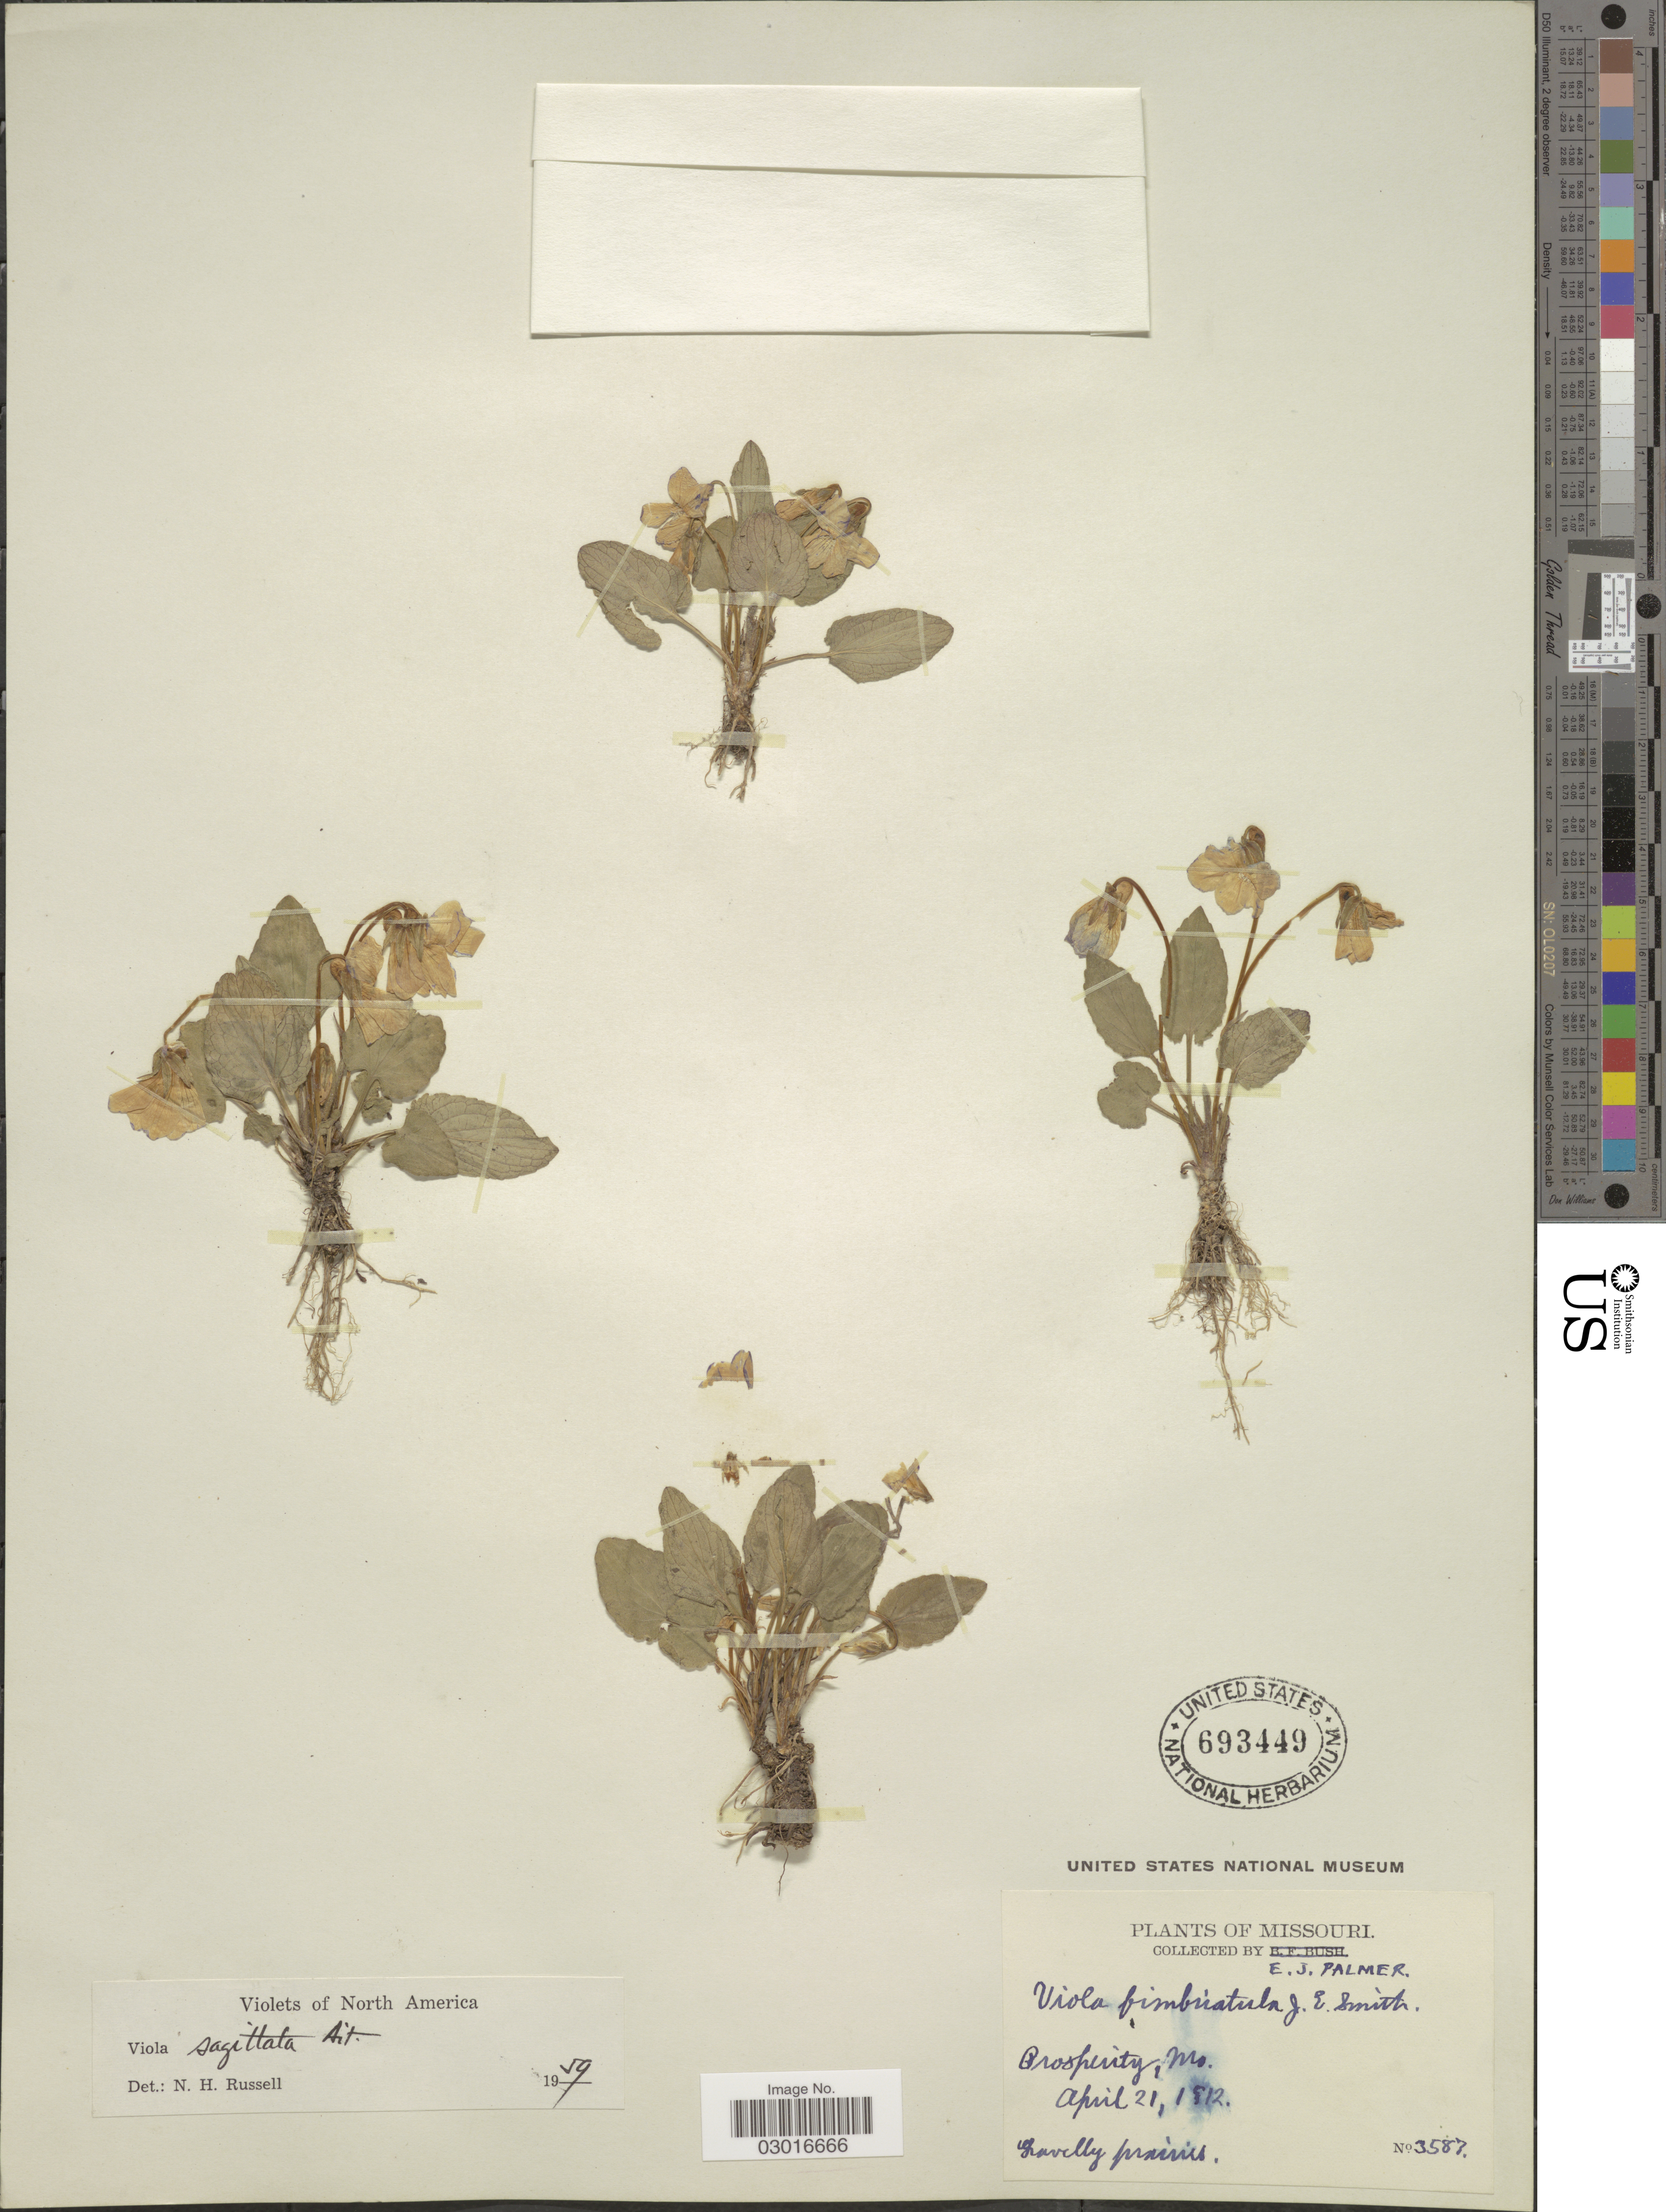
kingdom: Plantae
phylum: Tracheophyta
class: Magnoliopsida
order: Malpighiales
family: Violaceae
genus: Viola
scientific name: Viola sagittata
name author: Aiton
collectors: E. J. Palmer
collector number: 3587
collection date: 1912-04-21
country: United States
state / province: Missouri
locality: Arosperity.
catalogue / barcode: US 693449